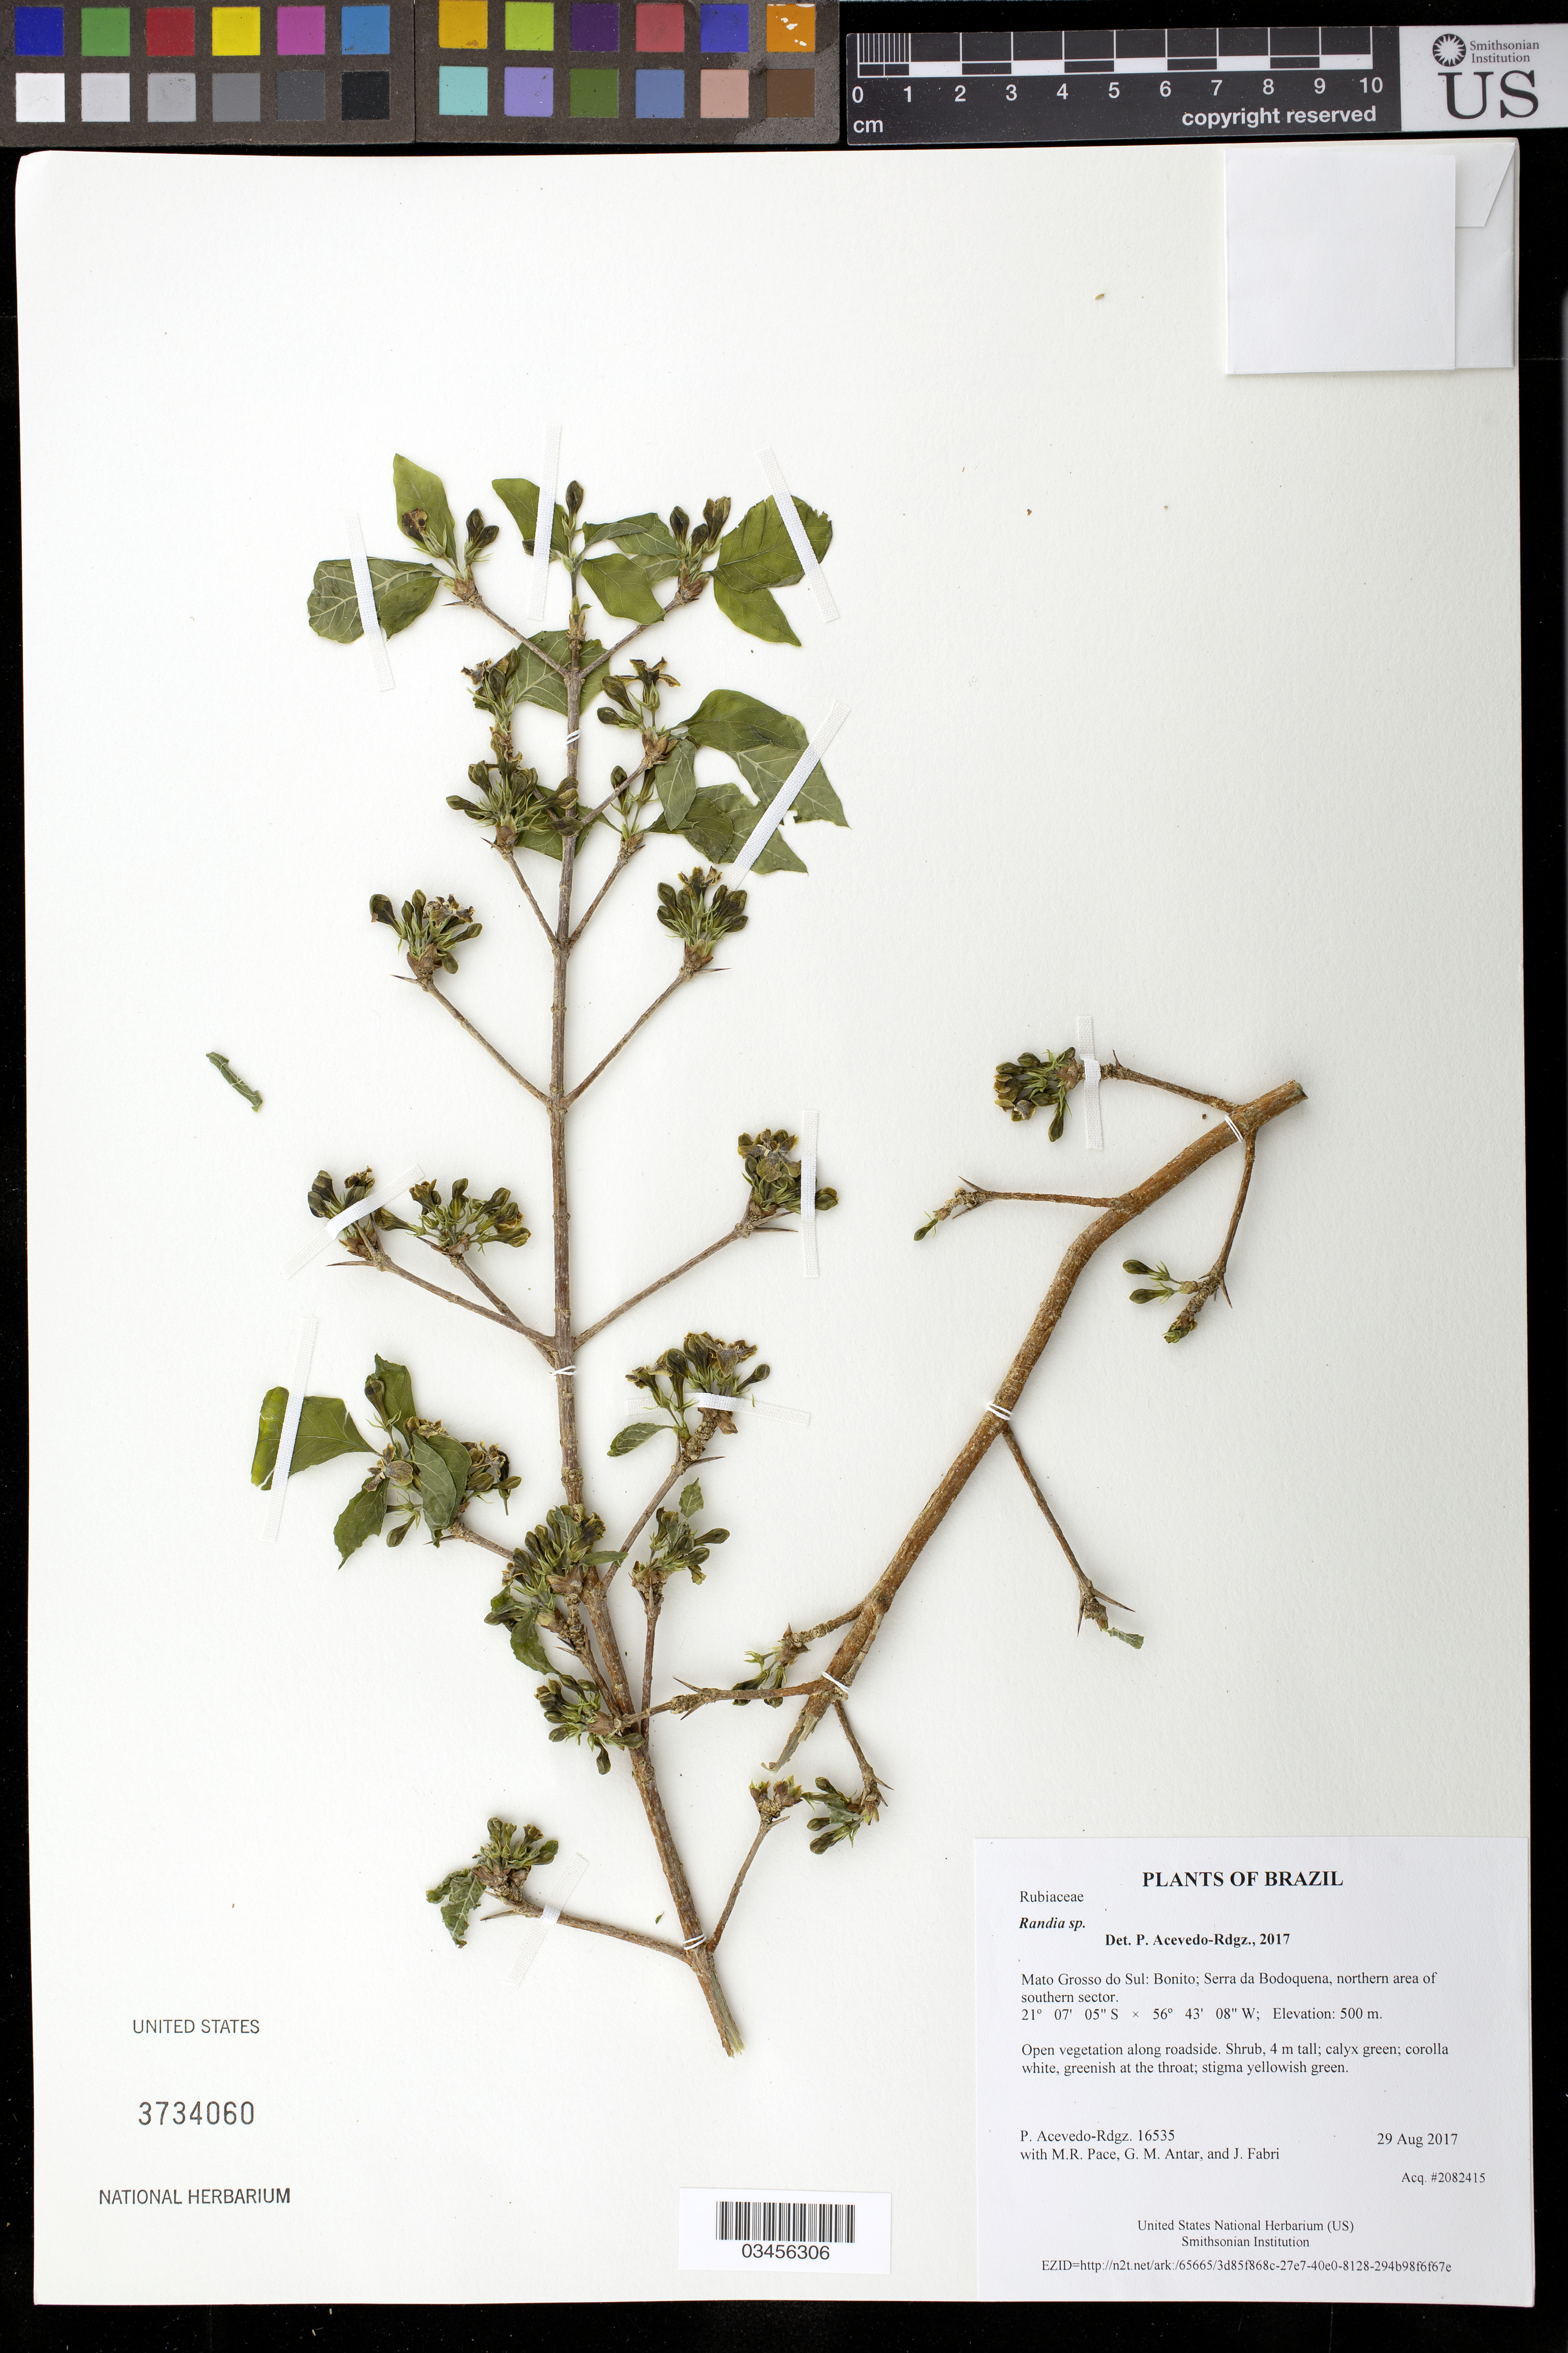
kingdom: Plantae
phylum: Tracheophyta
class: Magnoliopsida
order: Gentianales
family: Rubiaceae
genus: Randia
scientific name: Randia sp.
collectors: P. Acevedo-Rodr., M. R. Pace, G. M. Antar & J. Fabri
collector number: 16535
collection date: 2017-08-29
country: Brazil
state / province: Mato Grosso do Sul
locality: Bonito; Serra da Bodoquena, northern area of southern sector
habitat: Open vegetation along roadside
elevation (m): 500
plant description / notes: US, NY, MO, K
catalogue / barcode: US 3734060